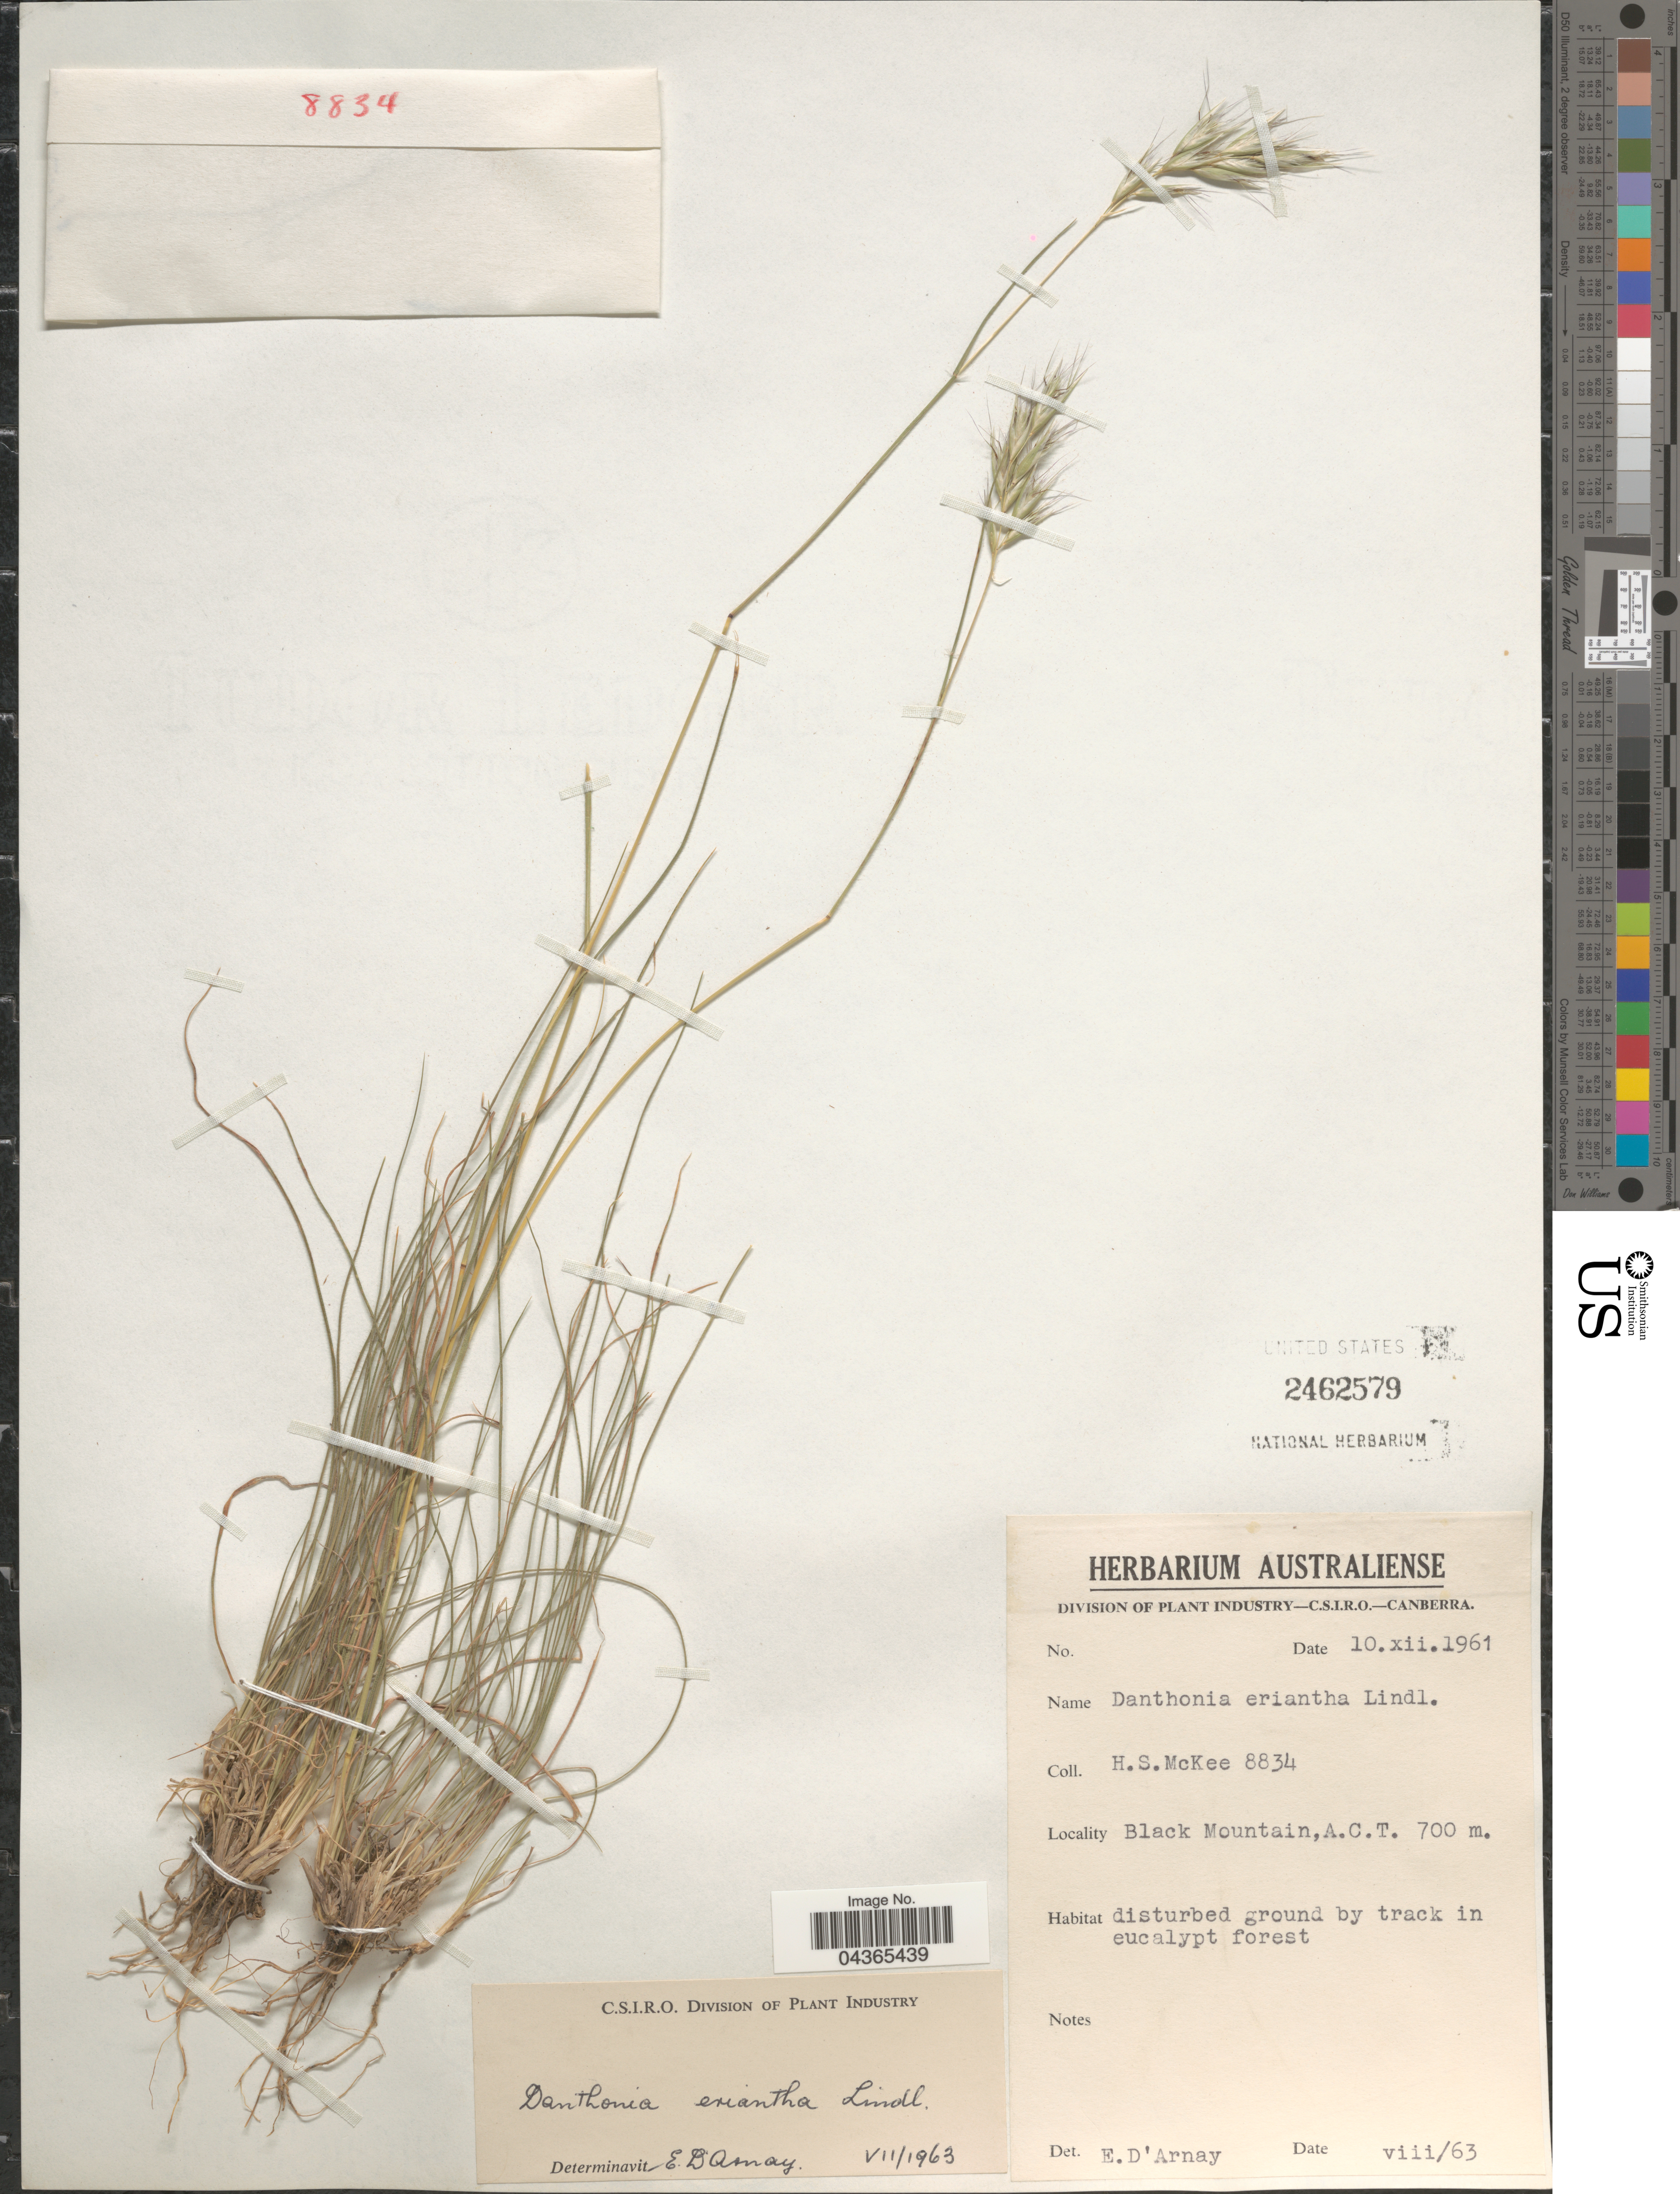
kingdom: Plantae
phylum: Tracheophyta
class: Liliopsida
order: Poales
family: Poaceae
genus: Rytidosperma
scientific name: Rytidosperma erianthum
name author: (Lindl.) Connor & Edgar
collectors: H. S. McKee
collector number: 8834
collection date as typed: Transcribed d/m/y: /8/63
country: Australia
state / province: Australian Capital Territory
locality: Black Mountain, A.C.T.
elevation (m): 700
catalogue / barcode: US 2462579